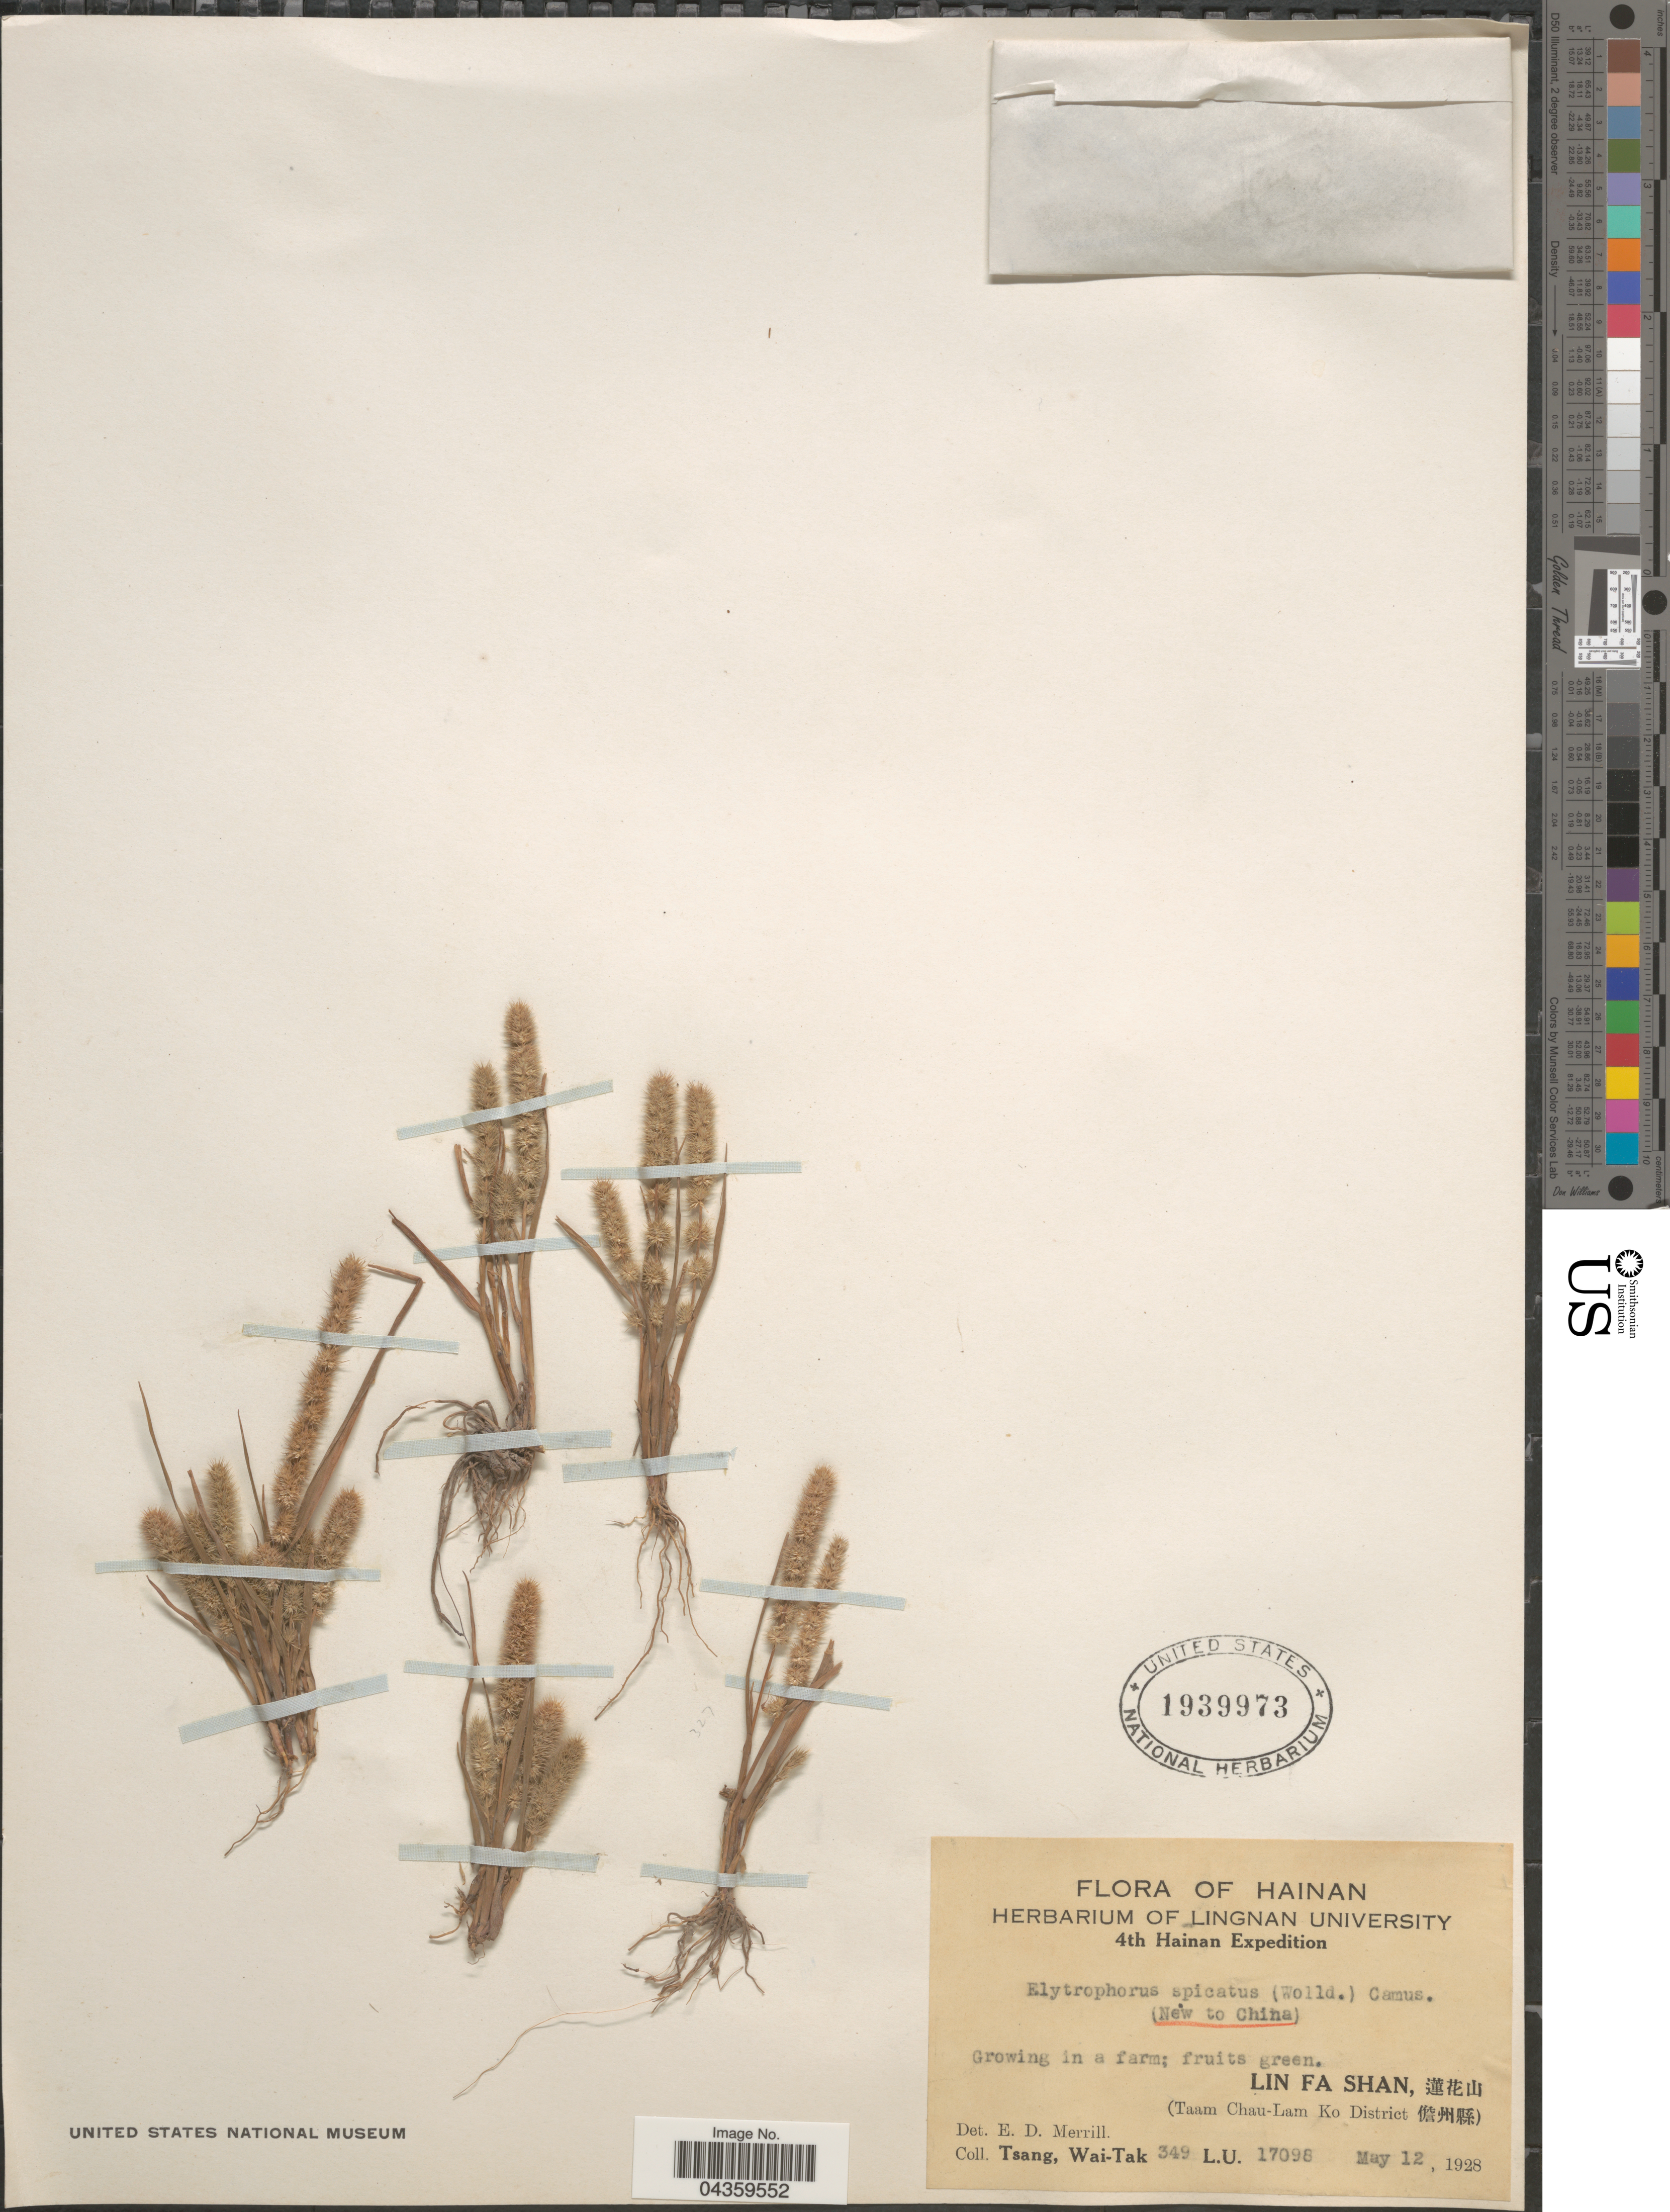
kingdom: Plantae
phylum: Tracheophyta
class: Liliopsida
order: Poales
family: Poaceae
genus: Elytrophorus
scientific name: Elytrophorus spicatus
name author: (Willd.) A. Camus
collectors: W. T. Tsang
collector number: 349L.U.17098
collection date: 1928-05-12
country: China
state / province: Hainan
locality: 4th Hainan E[Foreign script]pedition. Lin Fa Shan, [Foreign script] (Taam Chau-Lam Ko District [Foreign script]).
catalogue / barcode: US 1939973